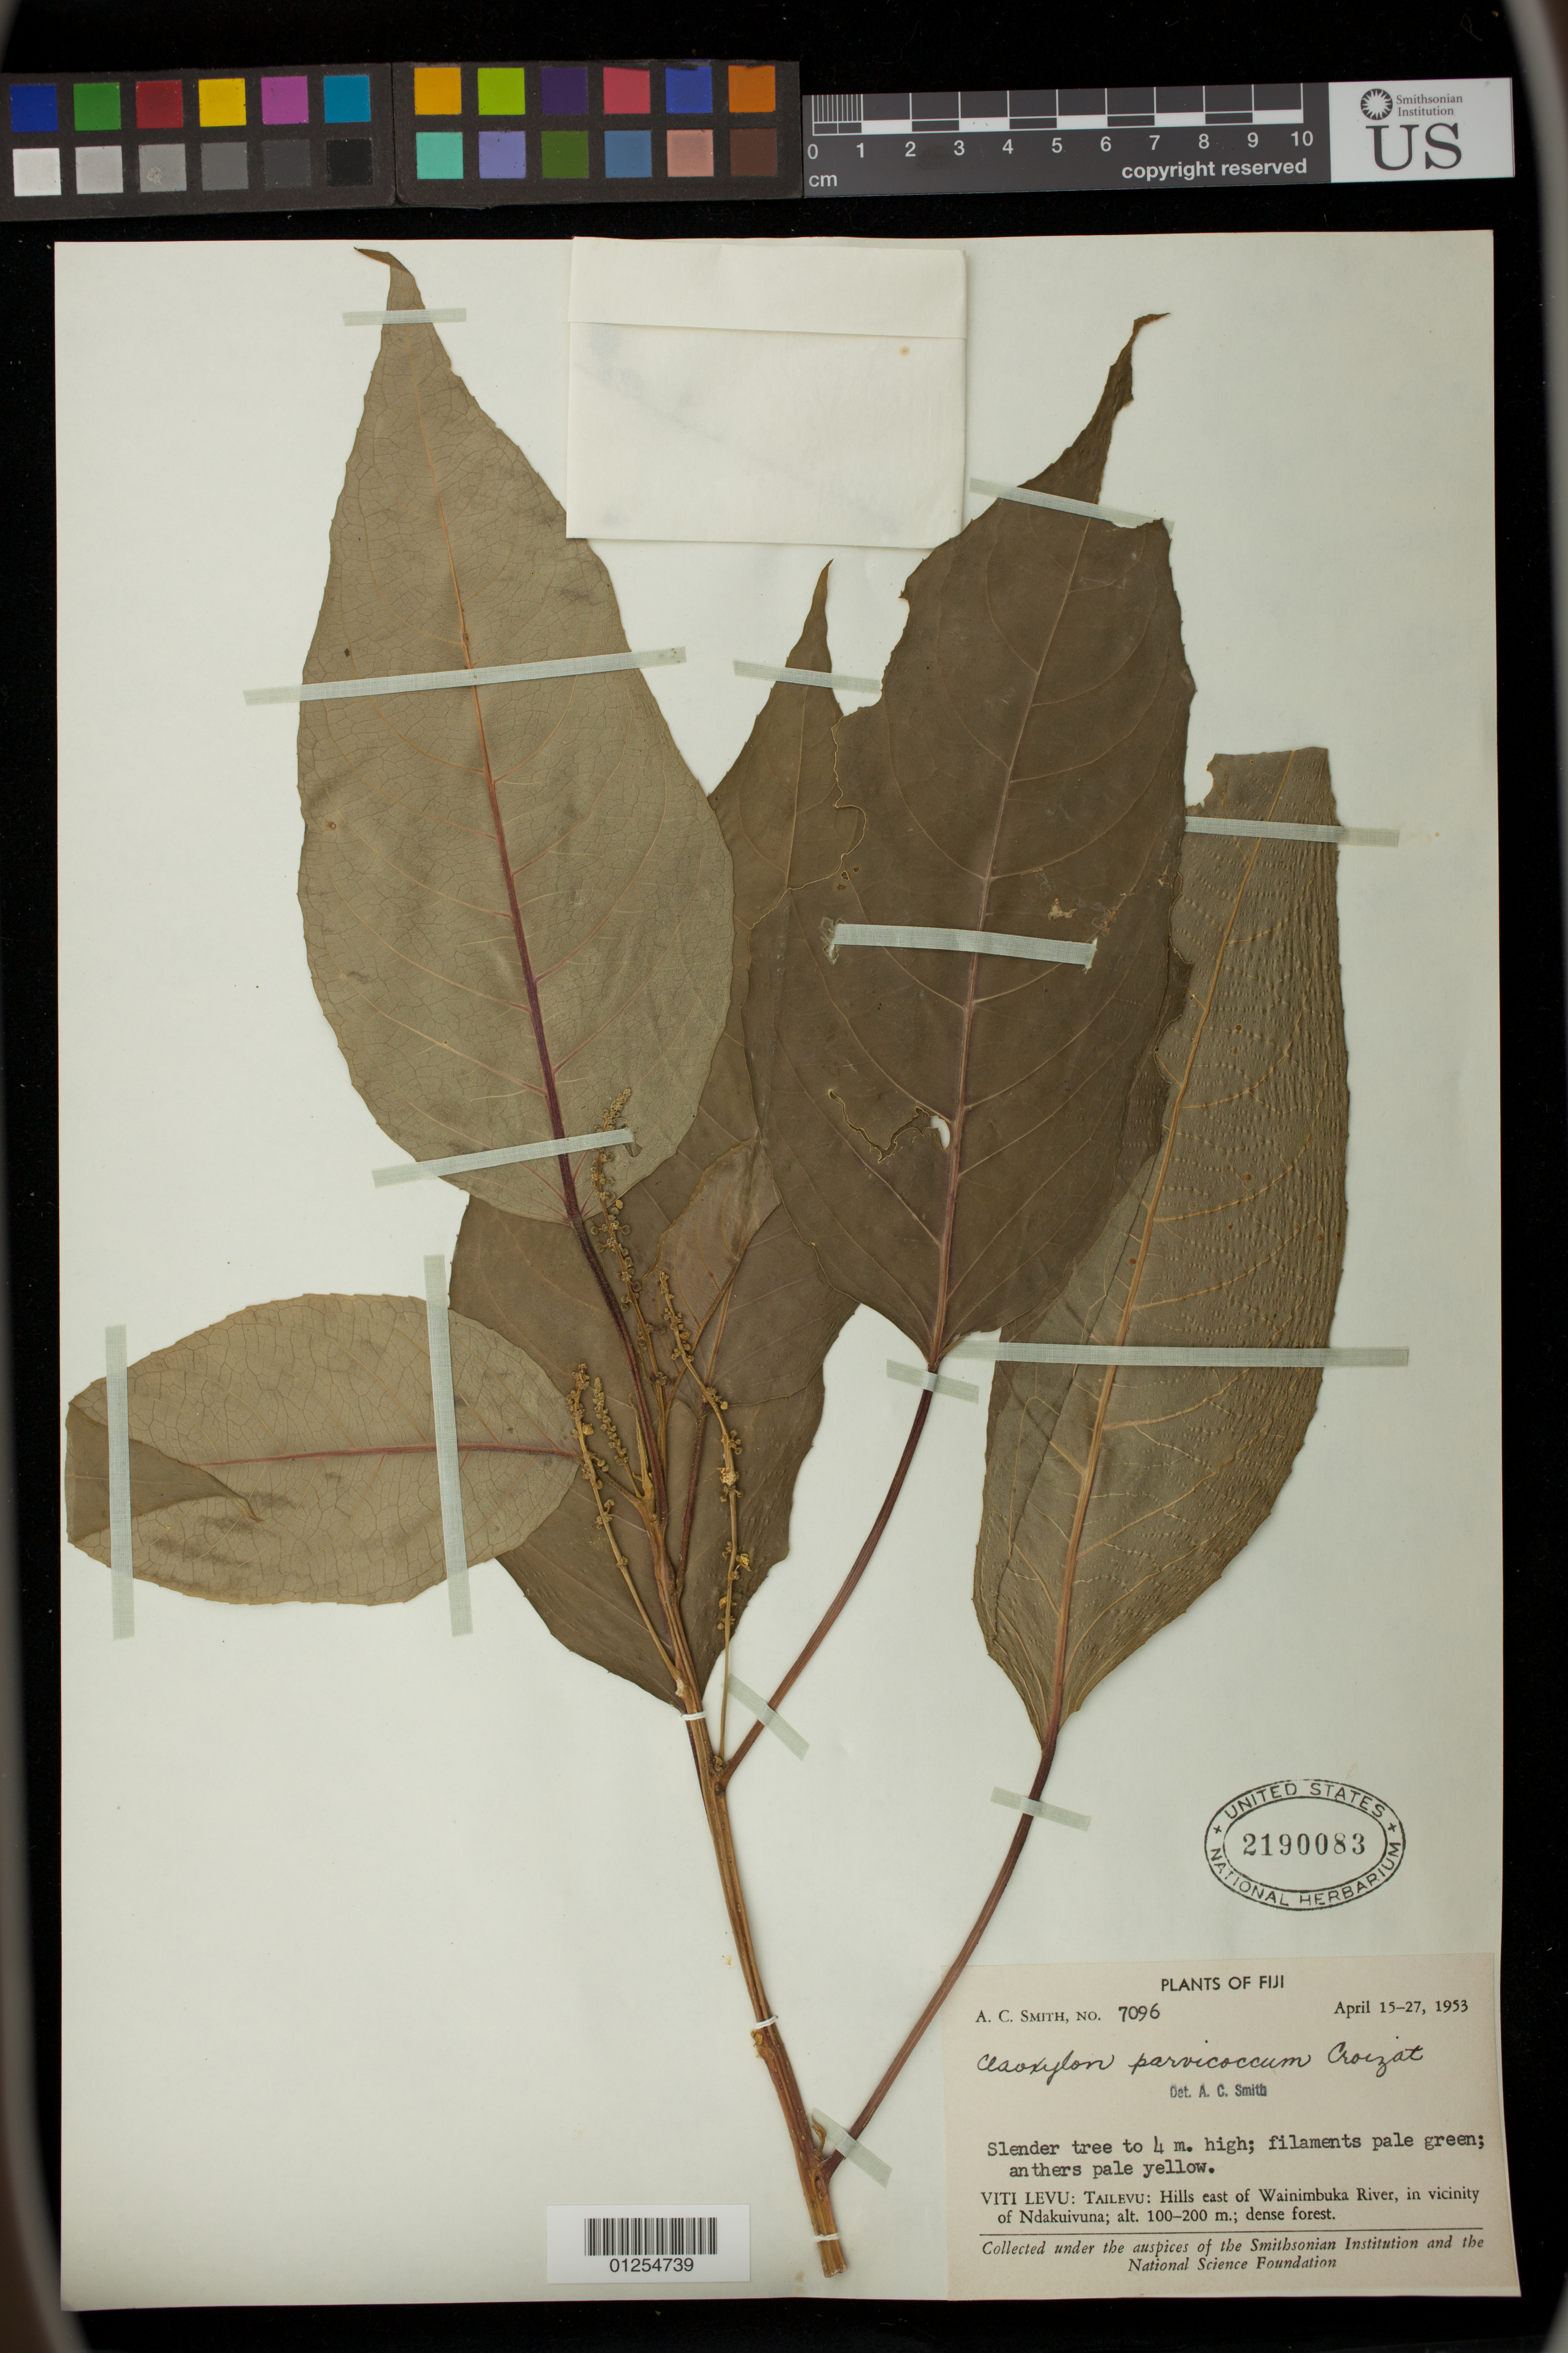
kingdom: Plantae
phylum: Tracheophyta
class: Magnoliopsida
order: Malpighiales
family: Euphorbiaceae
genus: Claoxylon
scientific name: Claoxylon parvicoccum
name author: Croizat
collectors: A. C. Smith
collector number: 7096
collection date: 1953-04-15/1953-04-27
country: Fiji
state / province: Central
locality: Tailevu. Viti Levu: Hills east of Wainimbuka River, in vicinity of Ndakuivuna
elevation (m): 100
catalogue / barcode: US 2190083